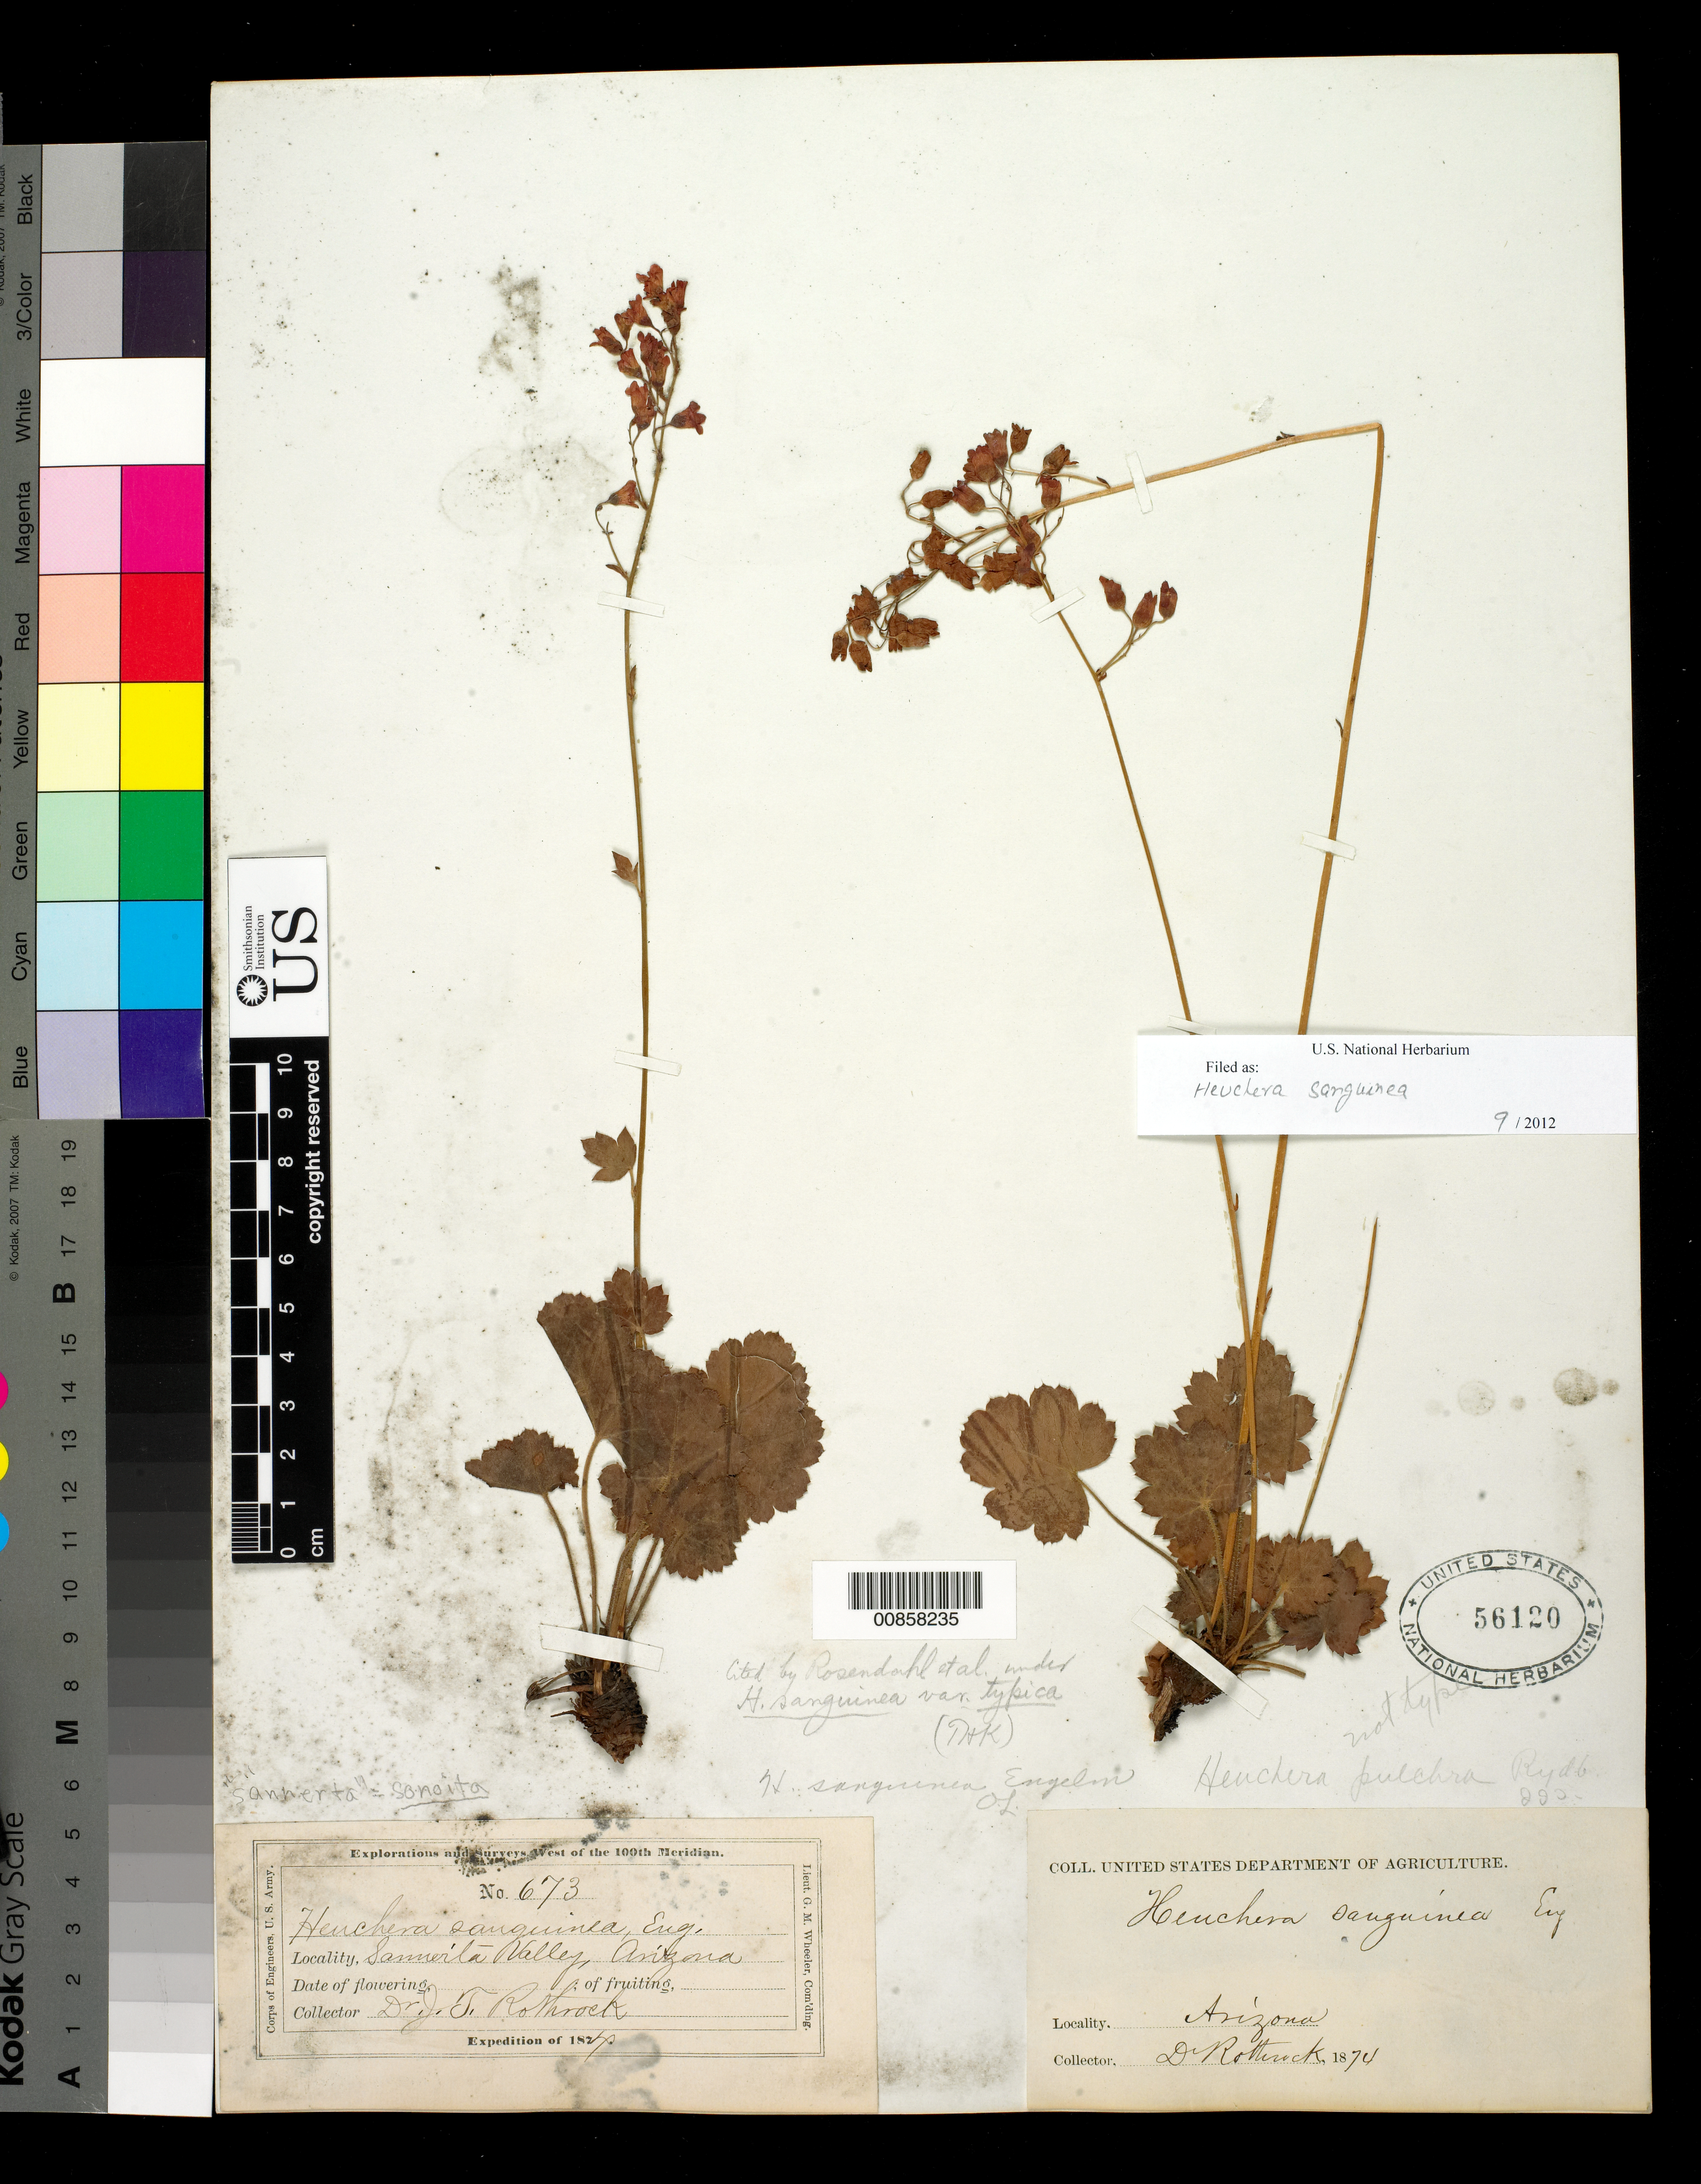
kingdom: Plantae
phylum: Tracheophyta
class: Magnoliopsida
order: Saxifragales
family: Saxifragaceae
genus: Heuchera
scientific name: Heuchera sanguinea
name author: Engelm.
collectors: J. T. Rothrock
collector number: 673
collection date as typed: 1874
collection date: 1874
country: United States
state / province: Arizona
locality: Senita Valley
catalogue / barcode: US 56120